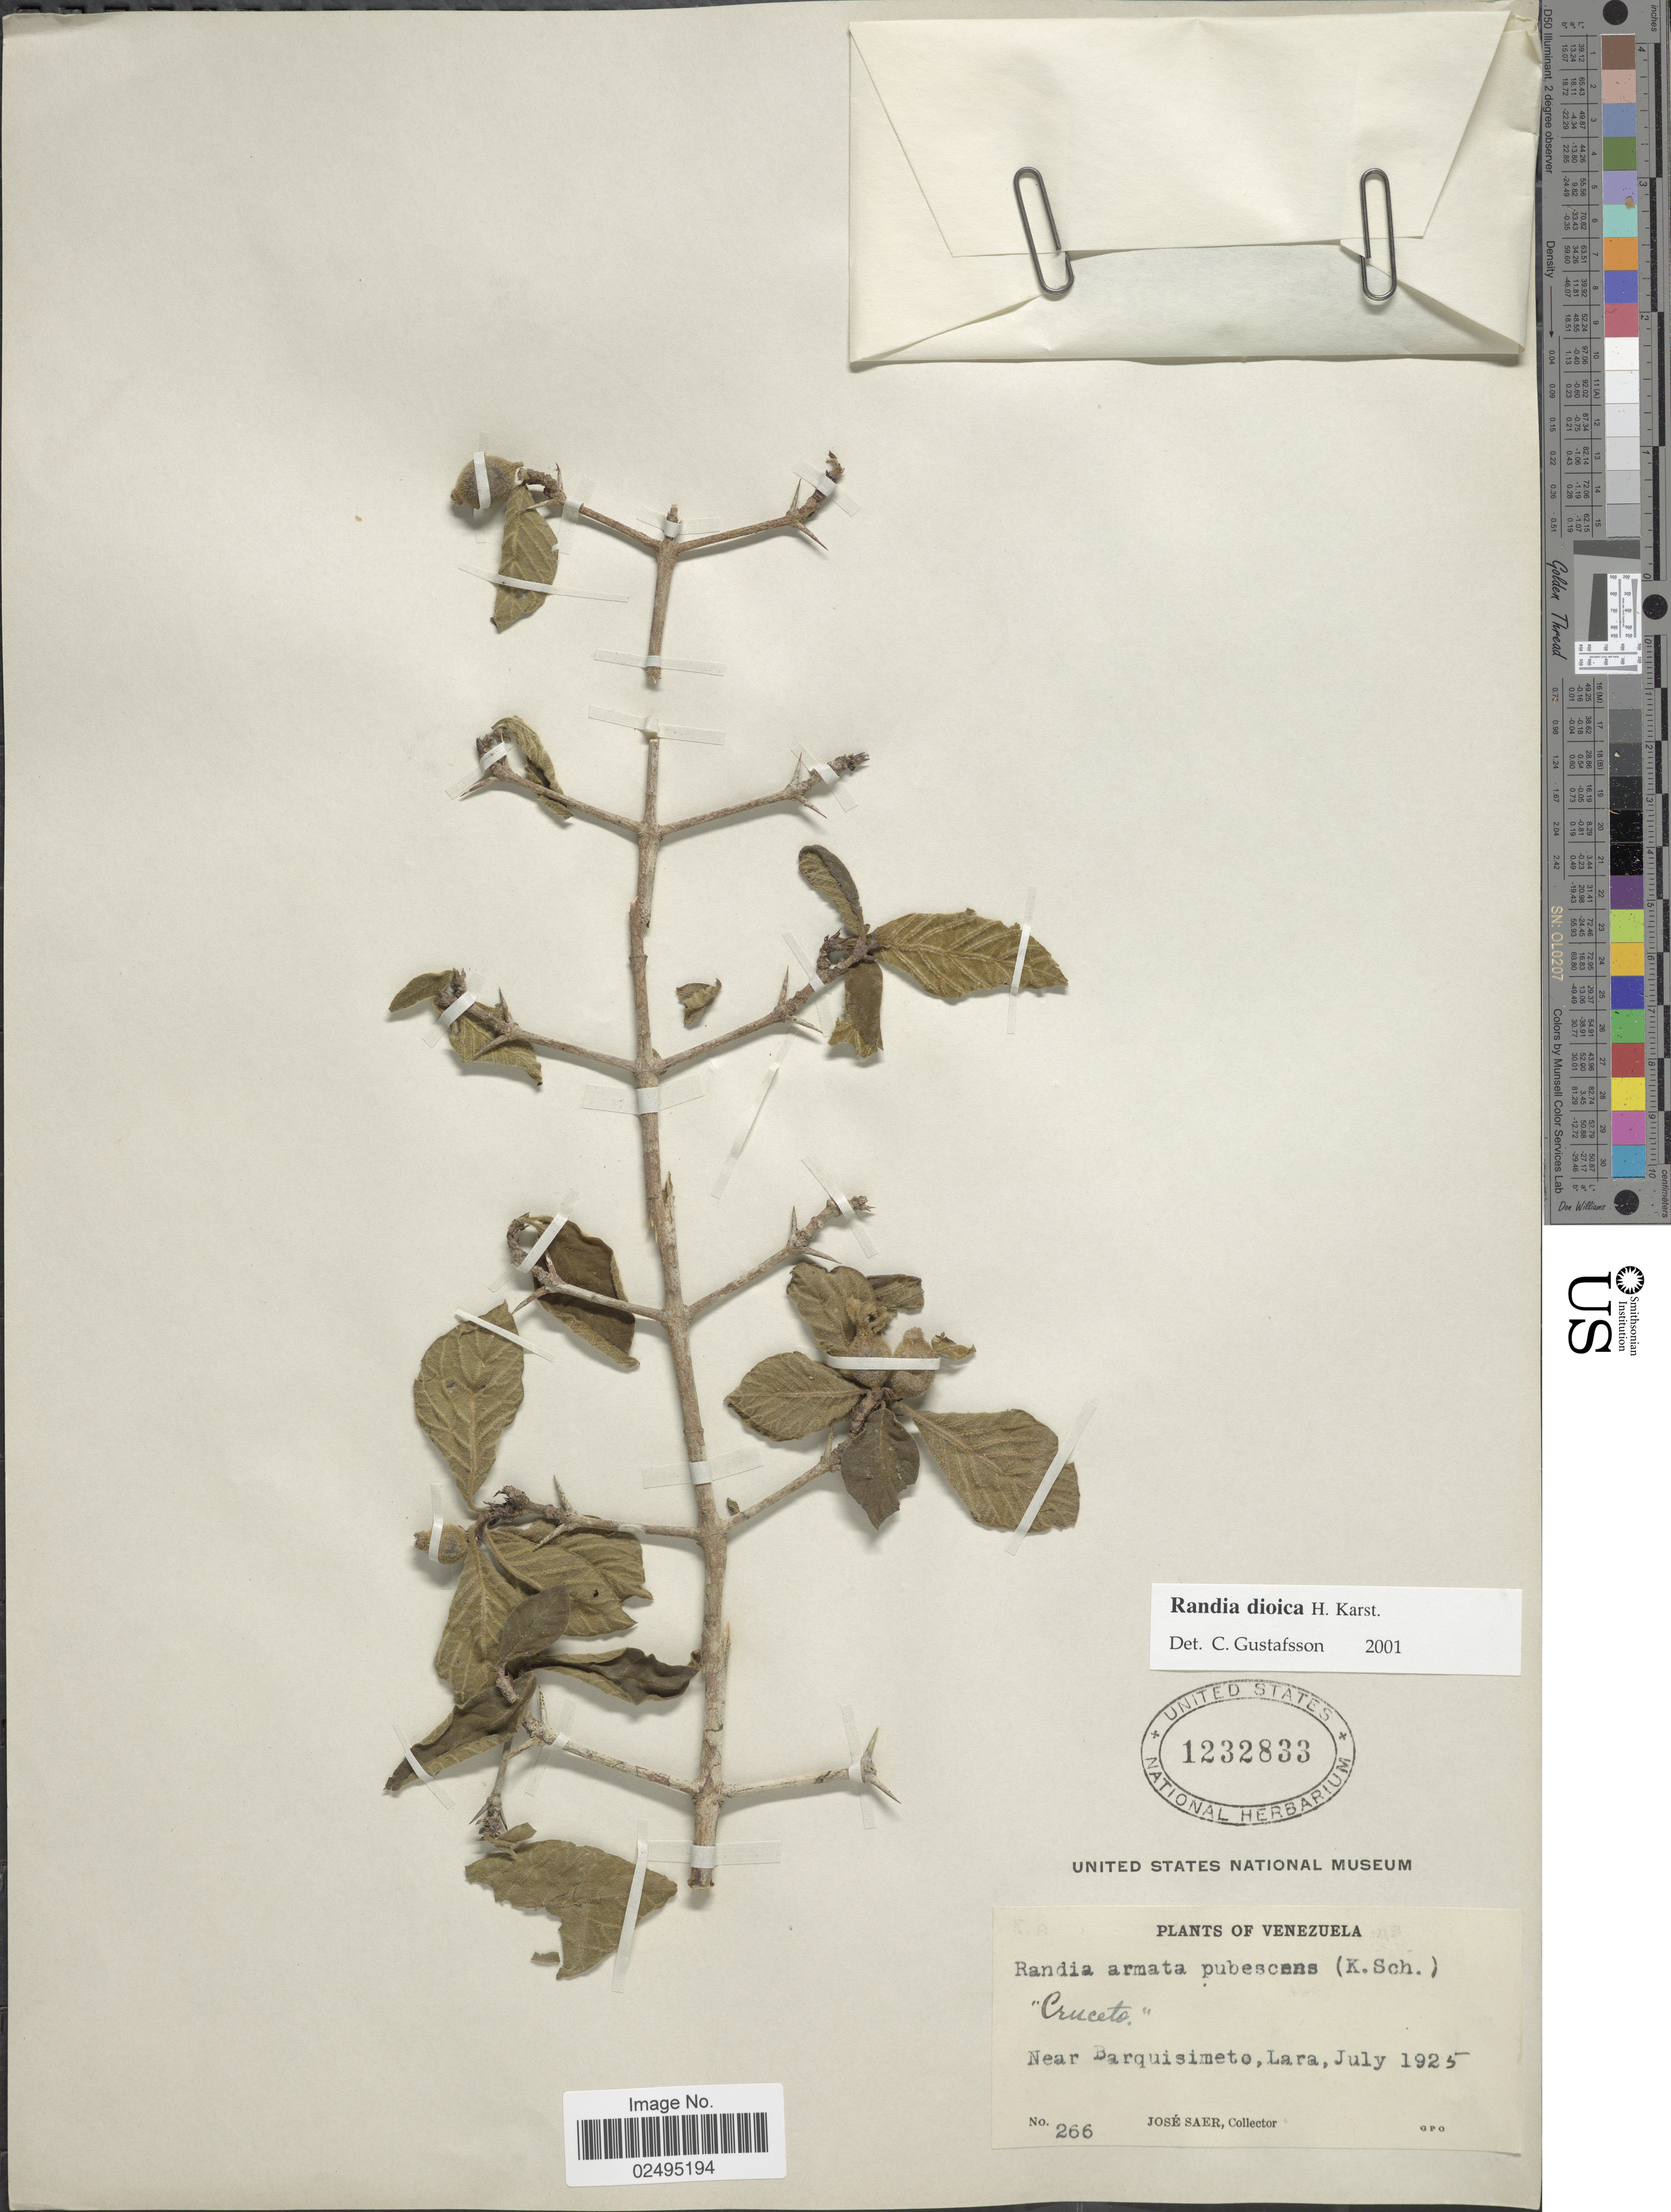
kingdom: Plantae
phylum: Tracheophyta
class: Magnoliopsida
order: Gentianales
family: Rubiaceae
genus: Randia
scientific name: Randia dioica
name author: H. Karst.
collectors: J. Saer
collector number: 266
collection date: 1925-07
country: Venezuela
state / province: Lara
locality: Near Barquisimeto, Lara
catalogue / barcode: US 1232833